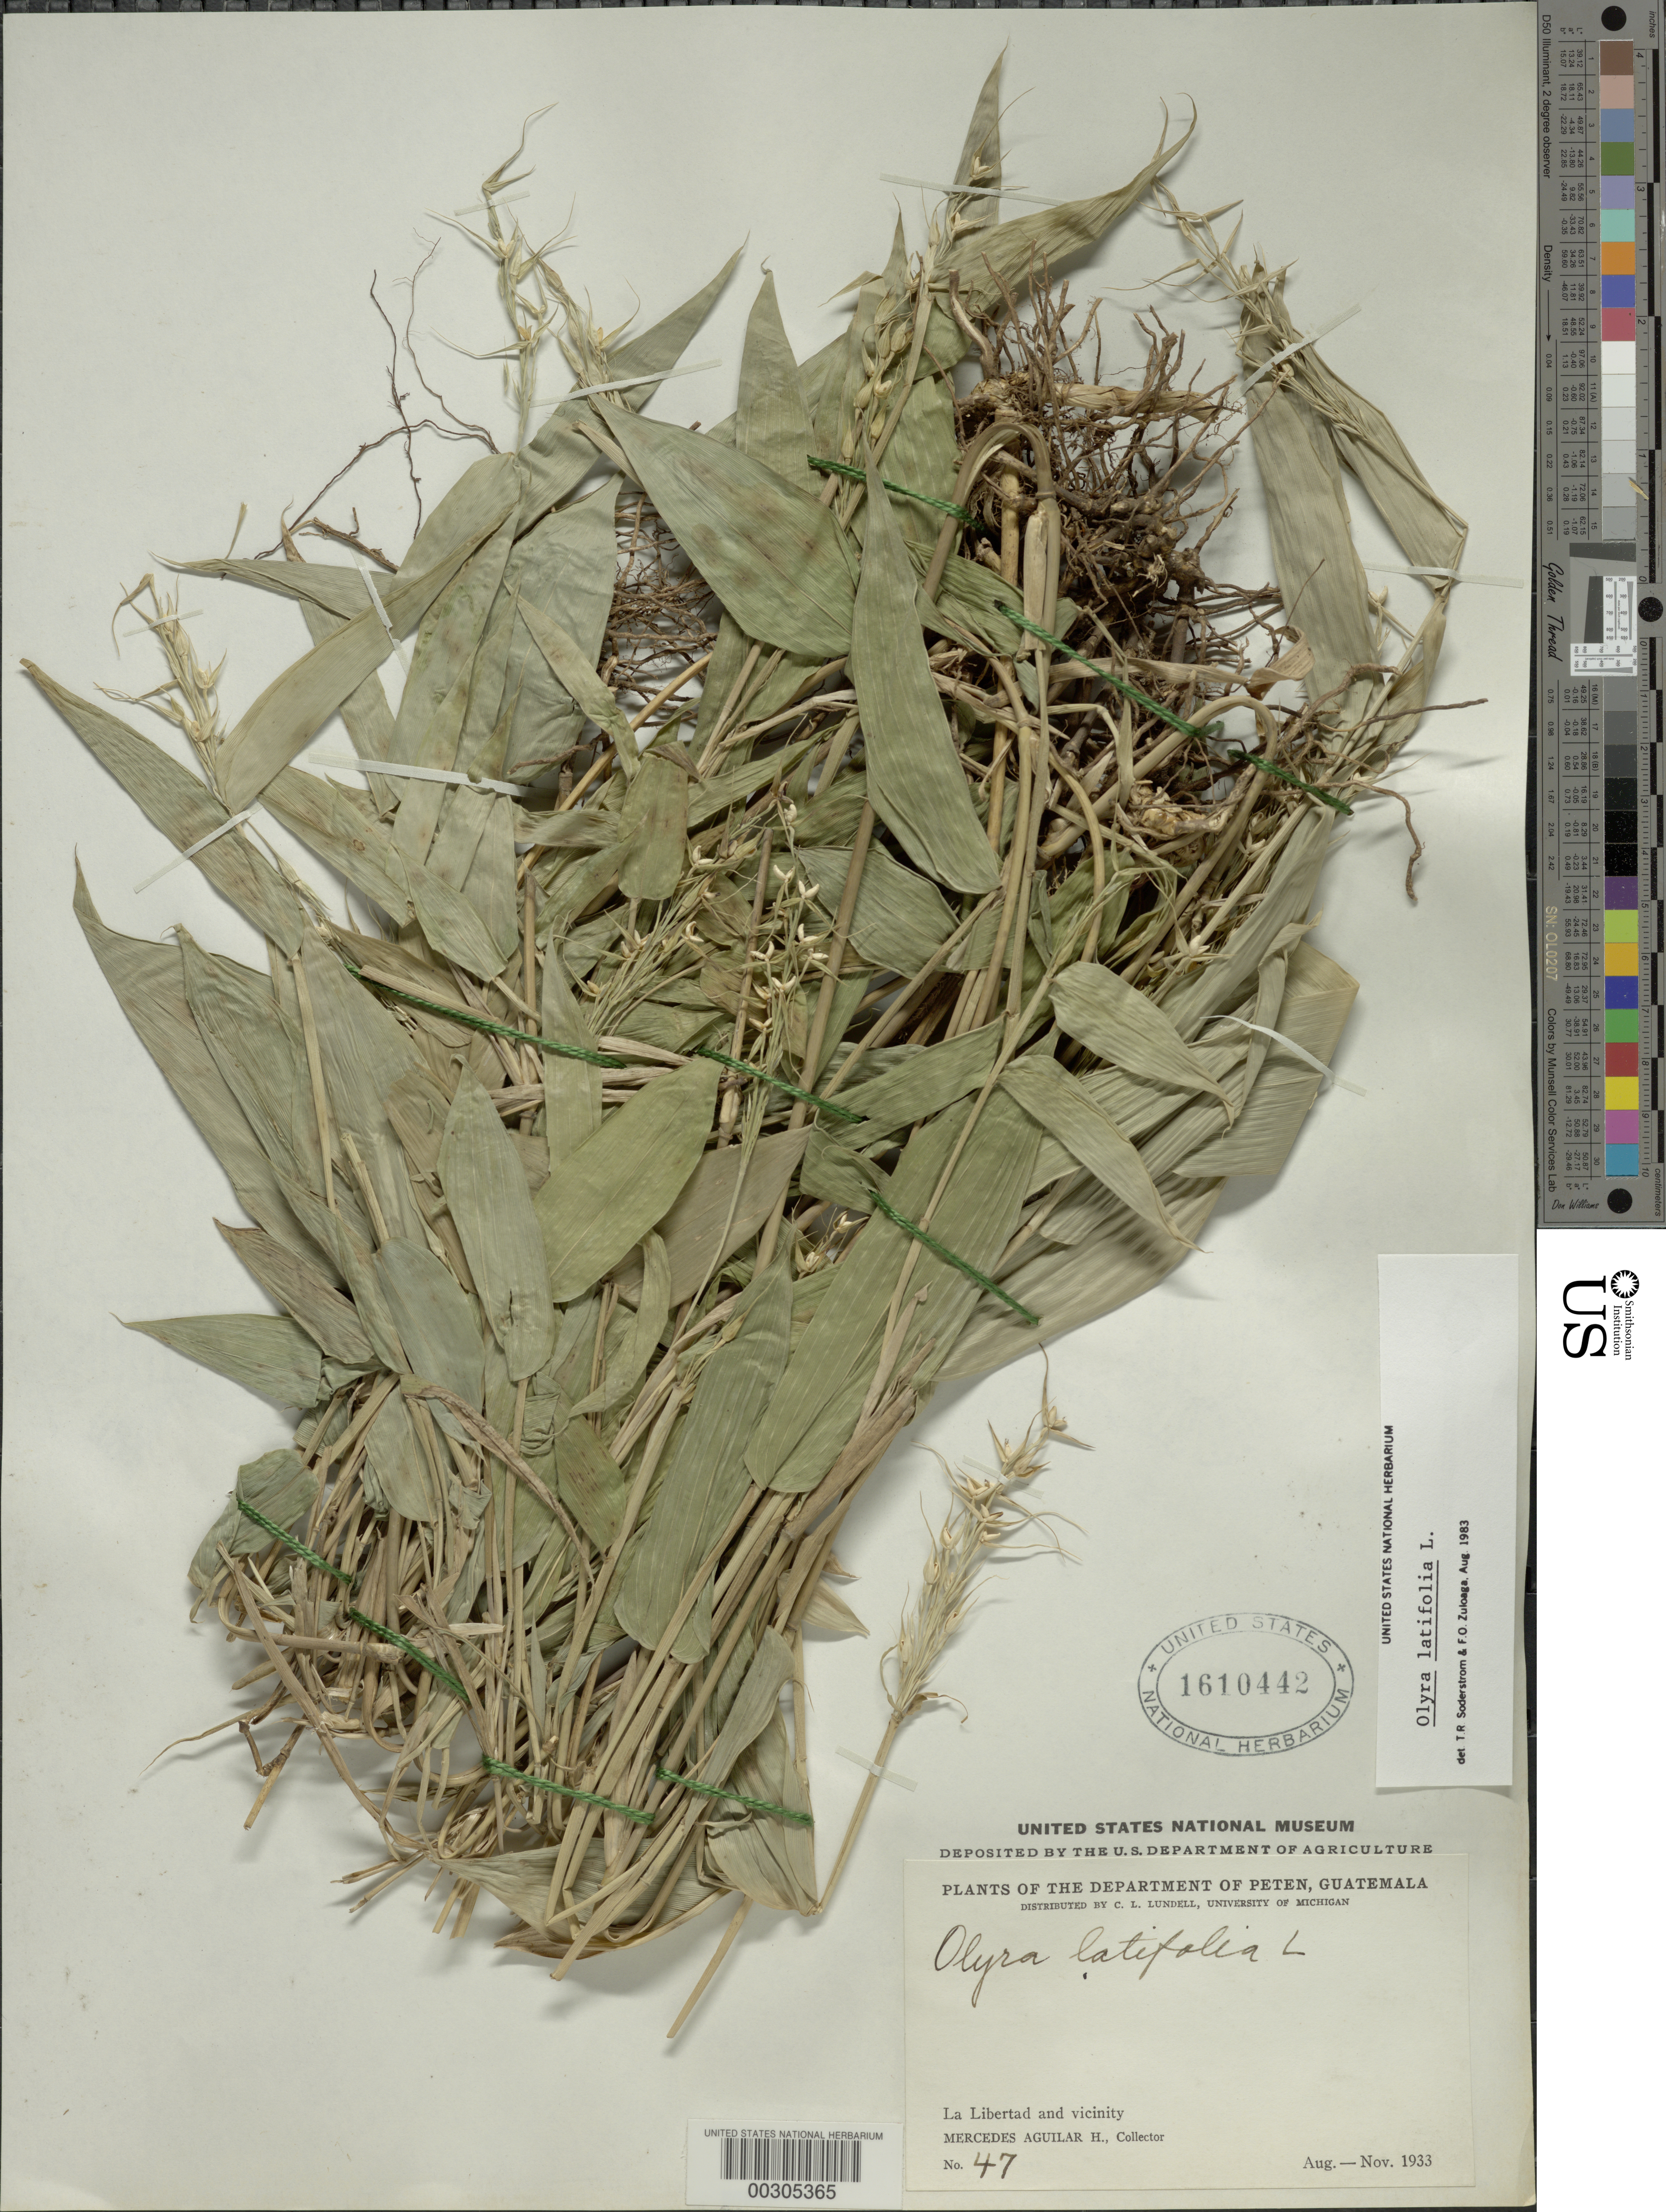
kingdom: Plantae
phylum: Tracheophyta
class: Liliopsida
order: Poales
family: Poaceae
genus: Olyra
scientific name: Olyra latifolia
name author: L.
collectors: M. Aguilar H.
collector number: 47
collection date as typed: Aug 1933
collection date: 1933-08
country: Guatemala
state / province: El Petén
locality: La Libertad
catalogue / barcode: US 1610442